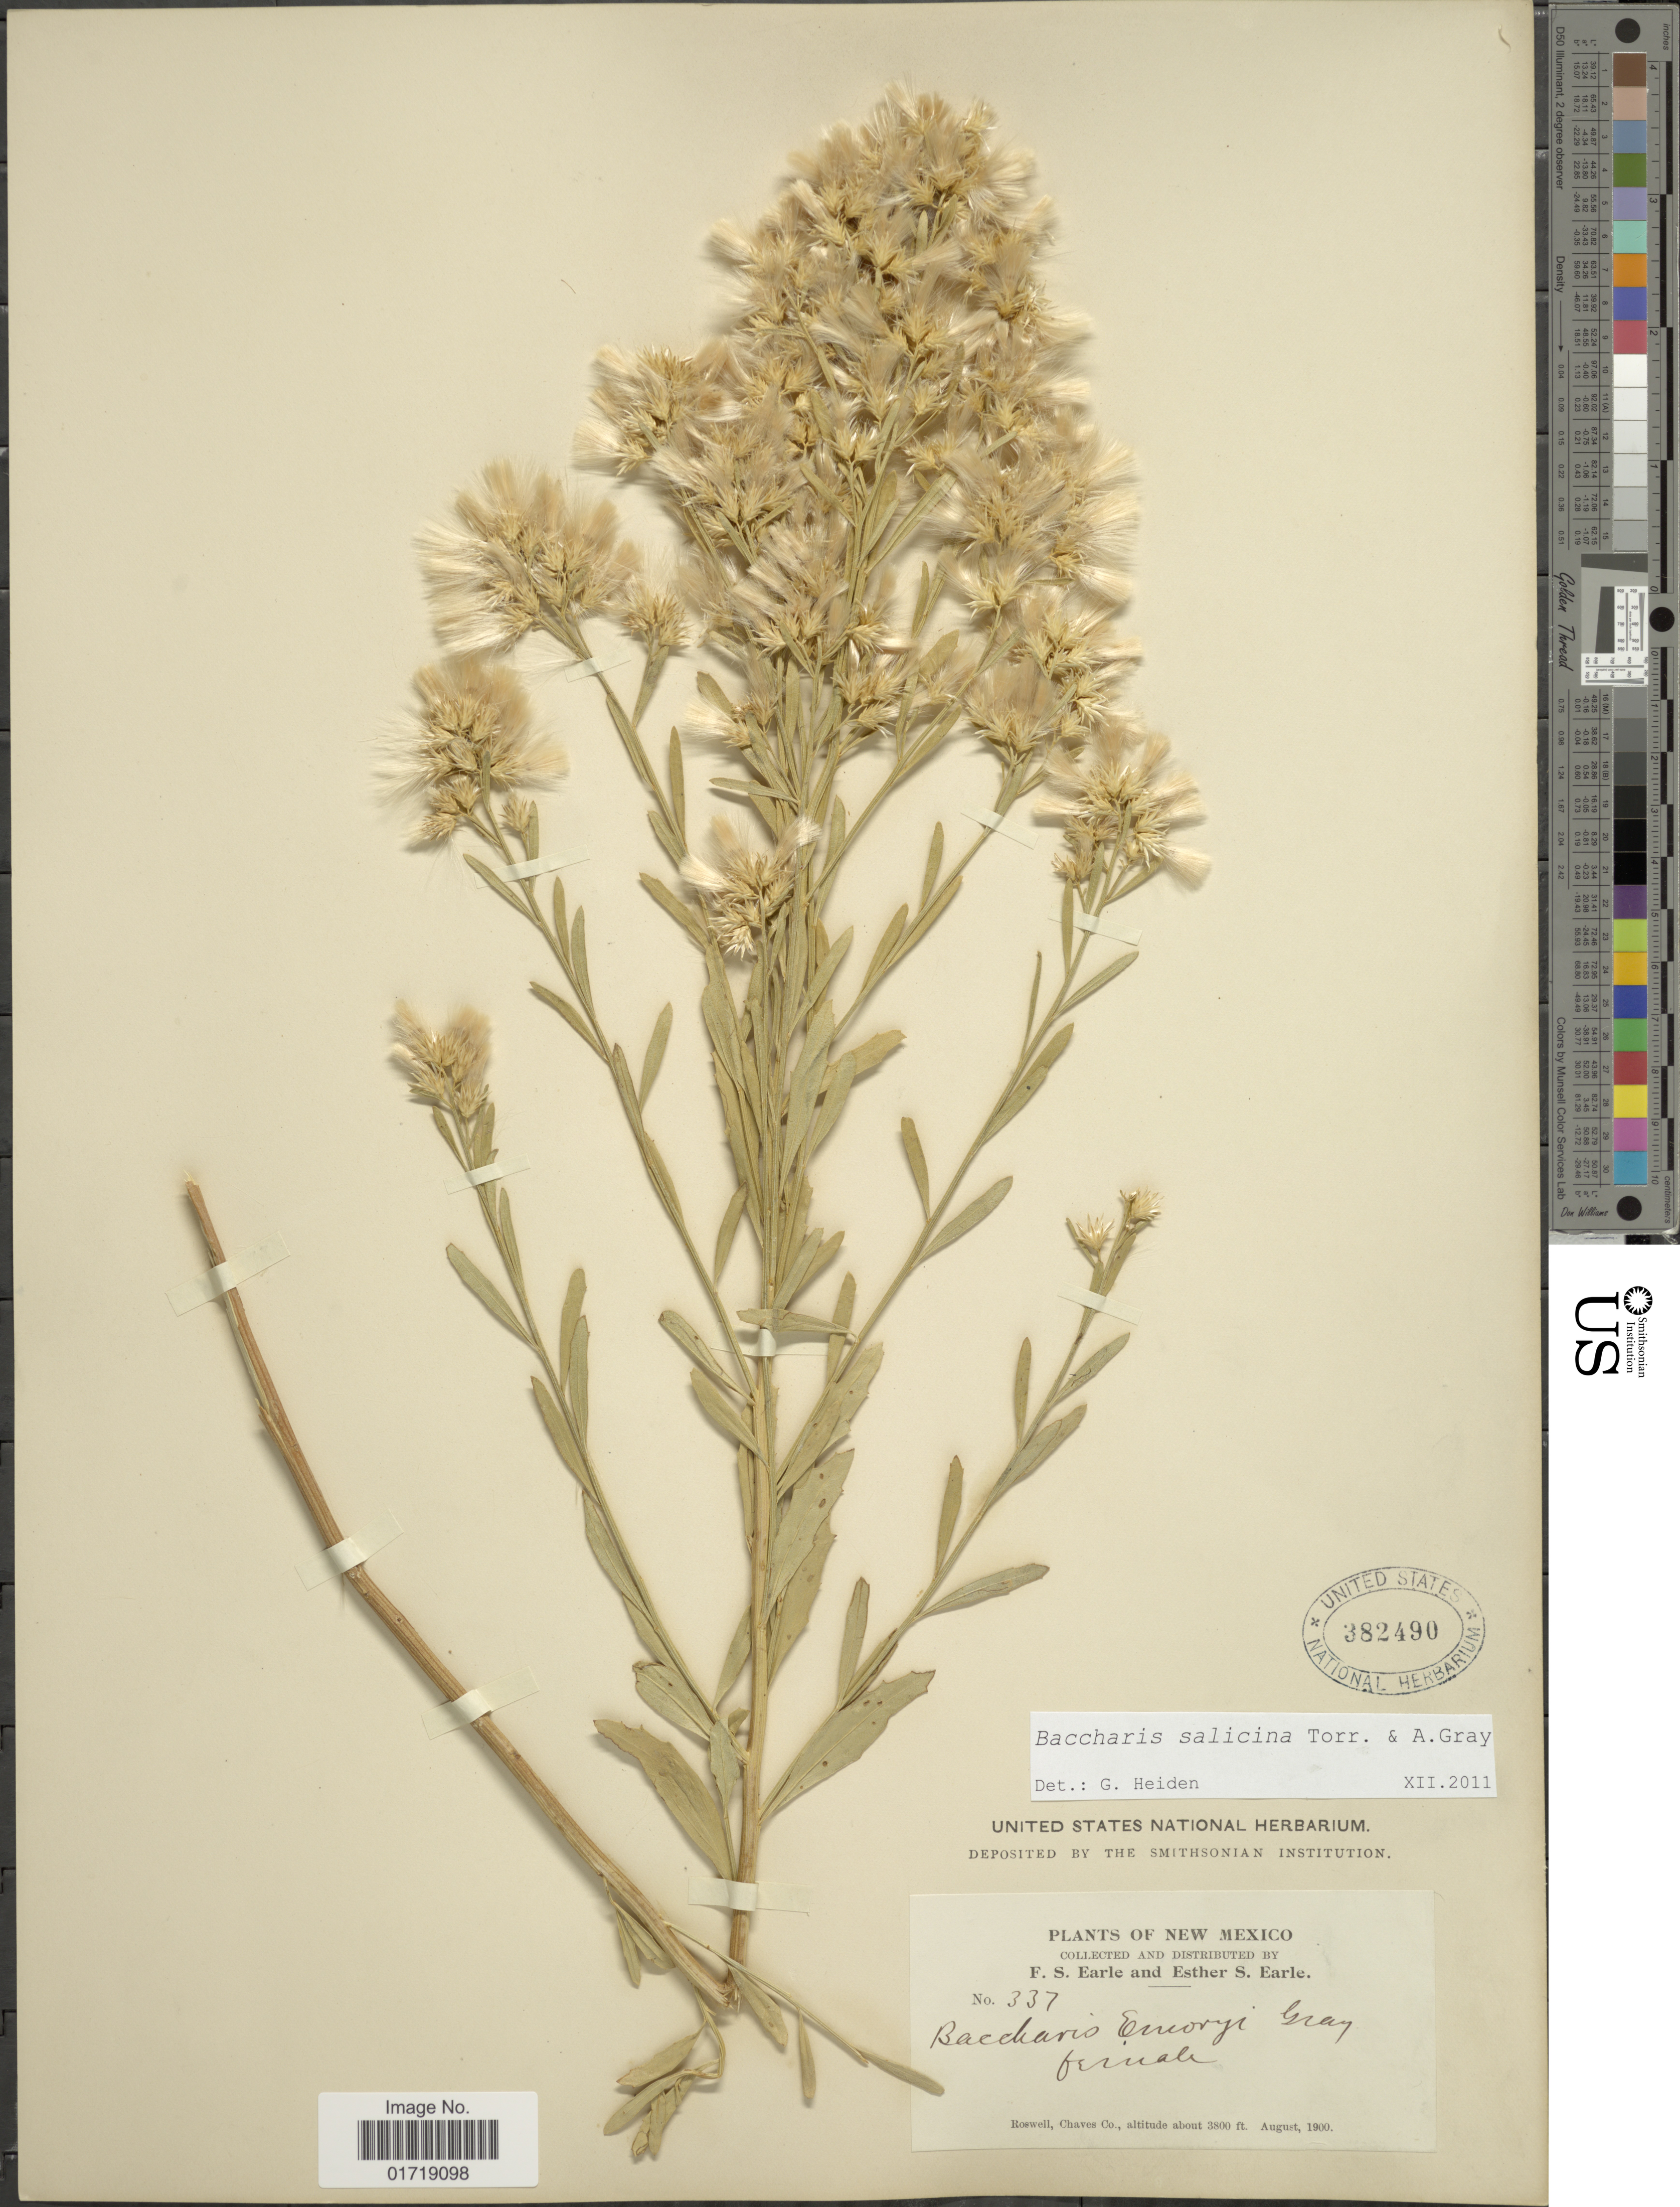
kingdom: Plantae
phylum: Tracheophyta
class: Magnoliopsida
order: Asterales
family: Asteraceae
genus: Baccharis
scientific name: Baccharis salicina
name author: Torr. & A. Gray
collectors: F. S. Earle & E. S. Earle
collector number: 337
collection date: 1900-08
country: United States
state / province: New Mexico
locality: Roswell, Chaves Co.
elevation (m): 1158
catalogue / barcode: US 382490